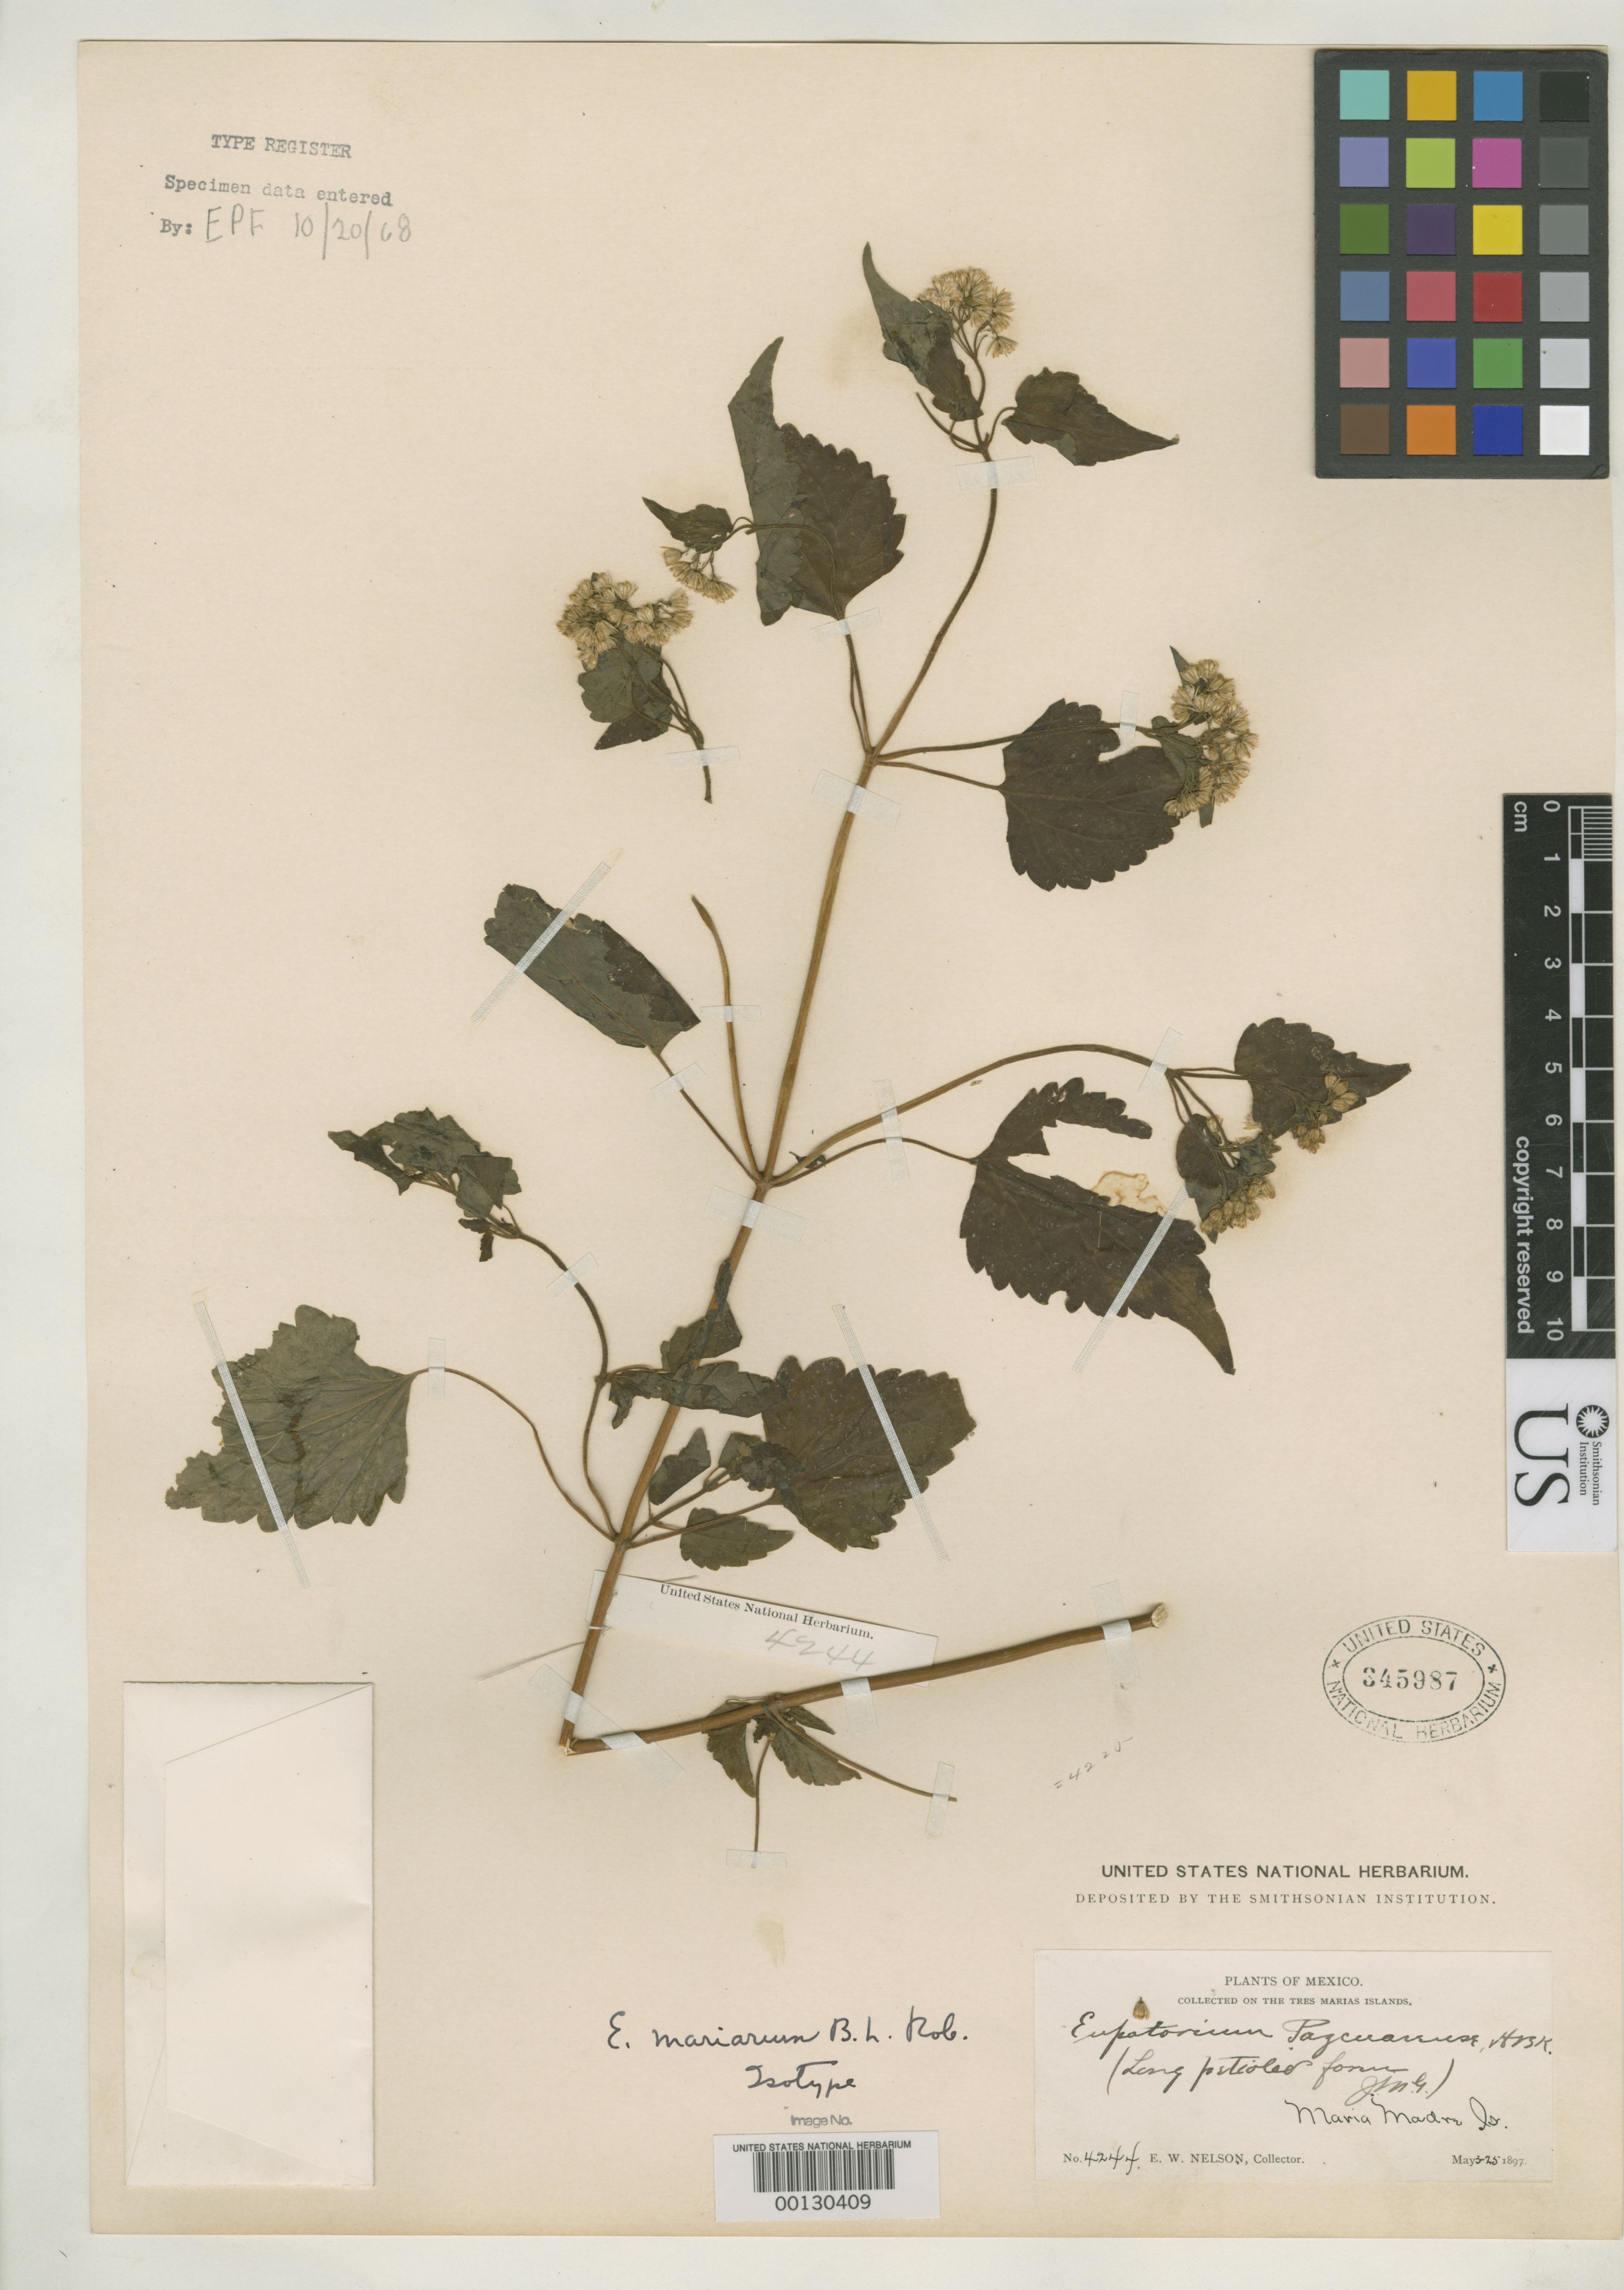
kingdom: Plantae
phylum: Tracheophyta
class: Magnoliopsida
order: Asterales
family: Asteraceae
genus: Eupatorium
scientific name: Eupatorium mariarum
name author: B.L. Rob.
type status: Isotype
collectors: E. W. Nelson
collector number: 4244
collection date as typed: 03 May 1897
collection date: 1897-05-03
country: Mexico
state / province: Nayarit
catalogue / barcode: US 345987